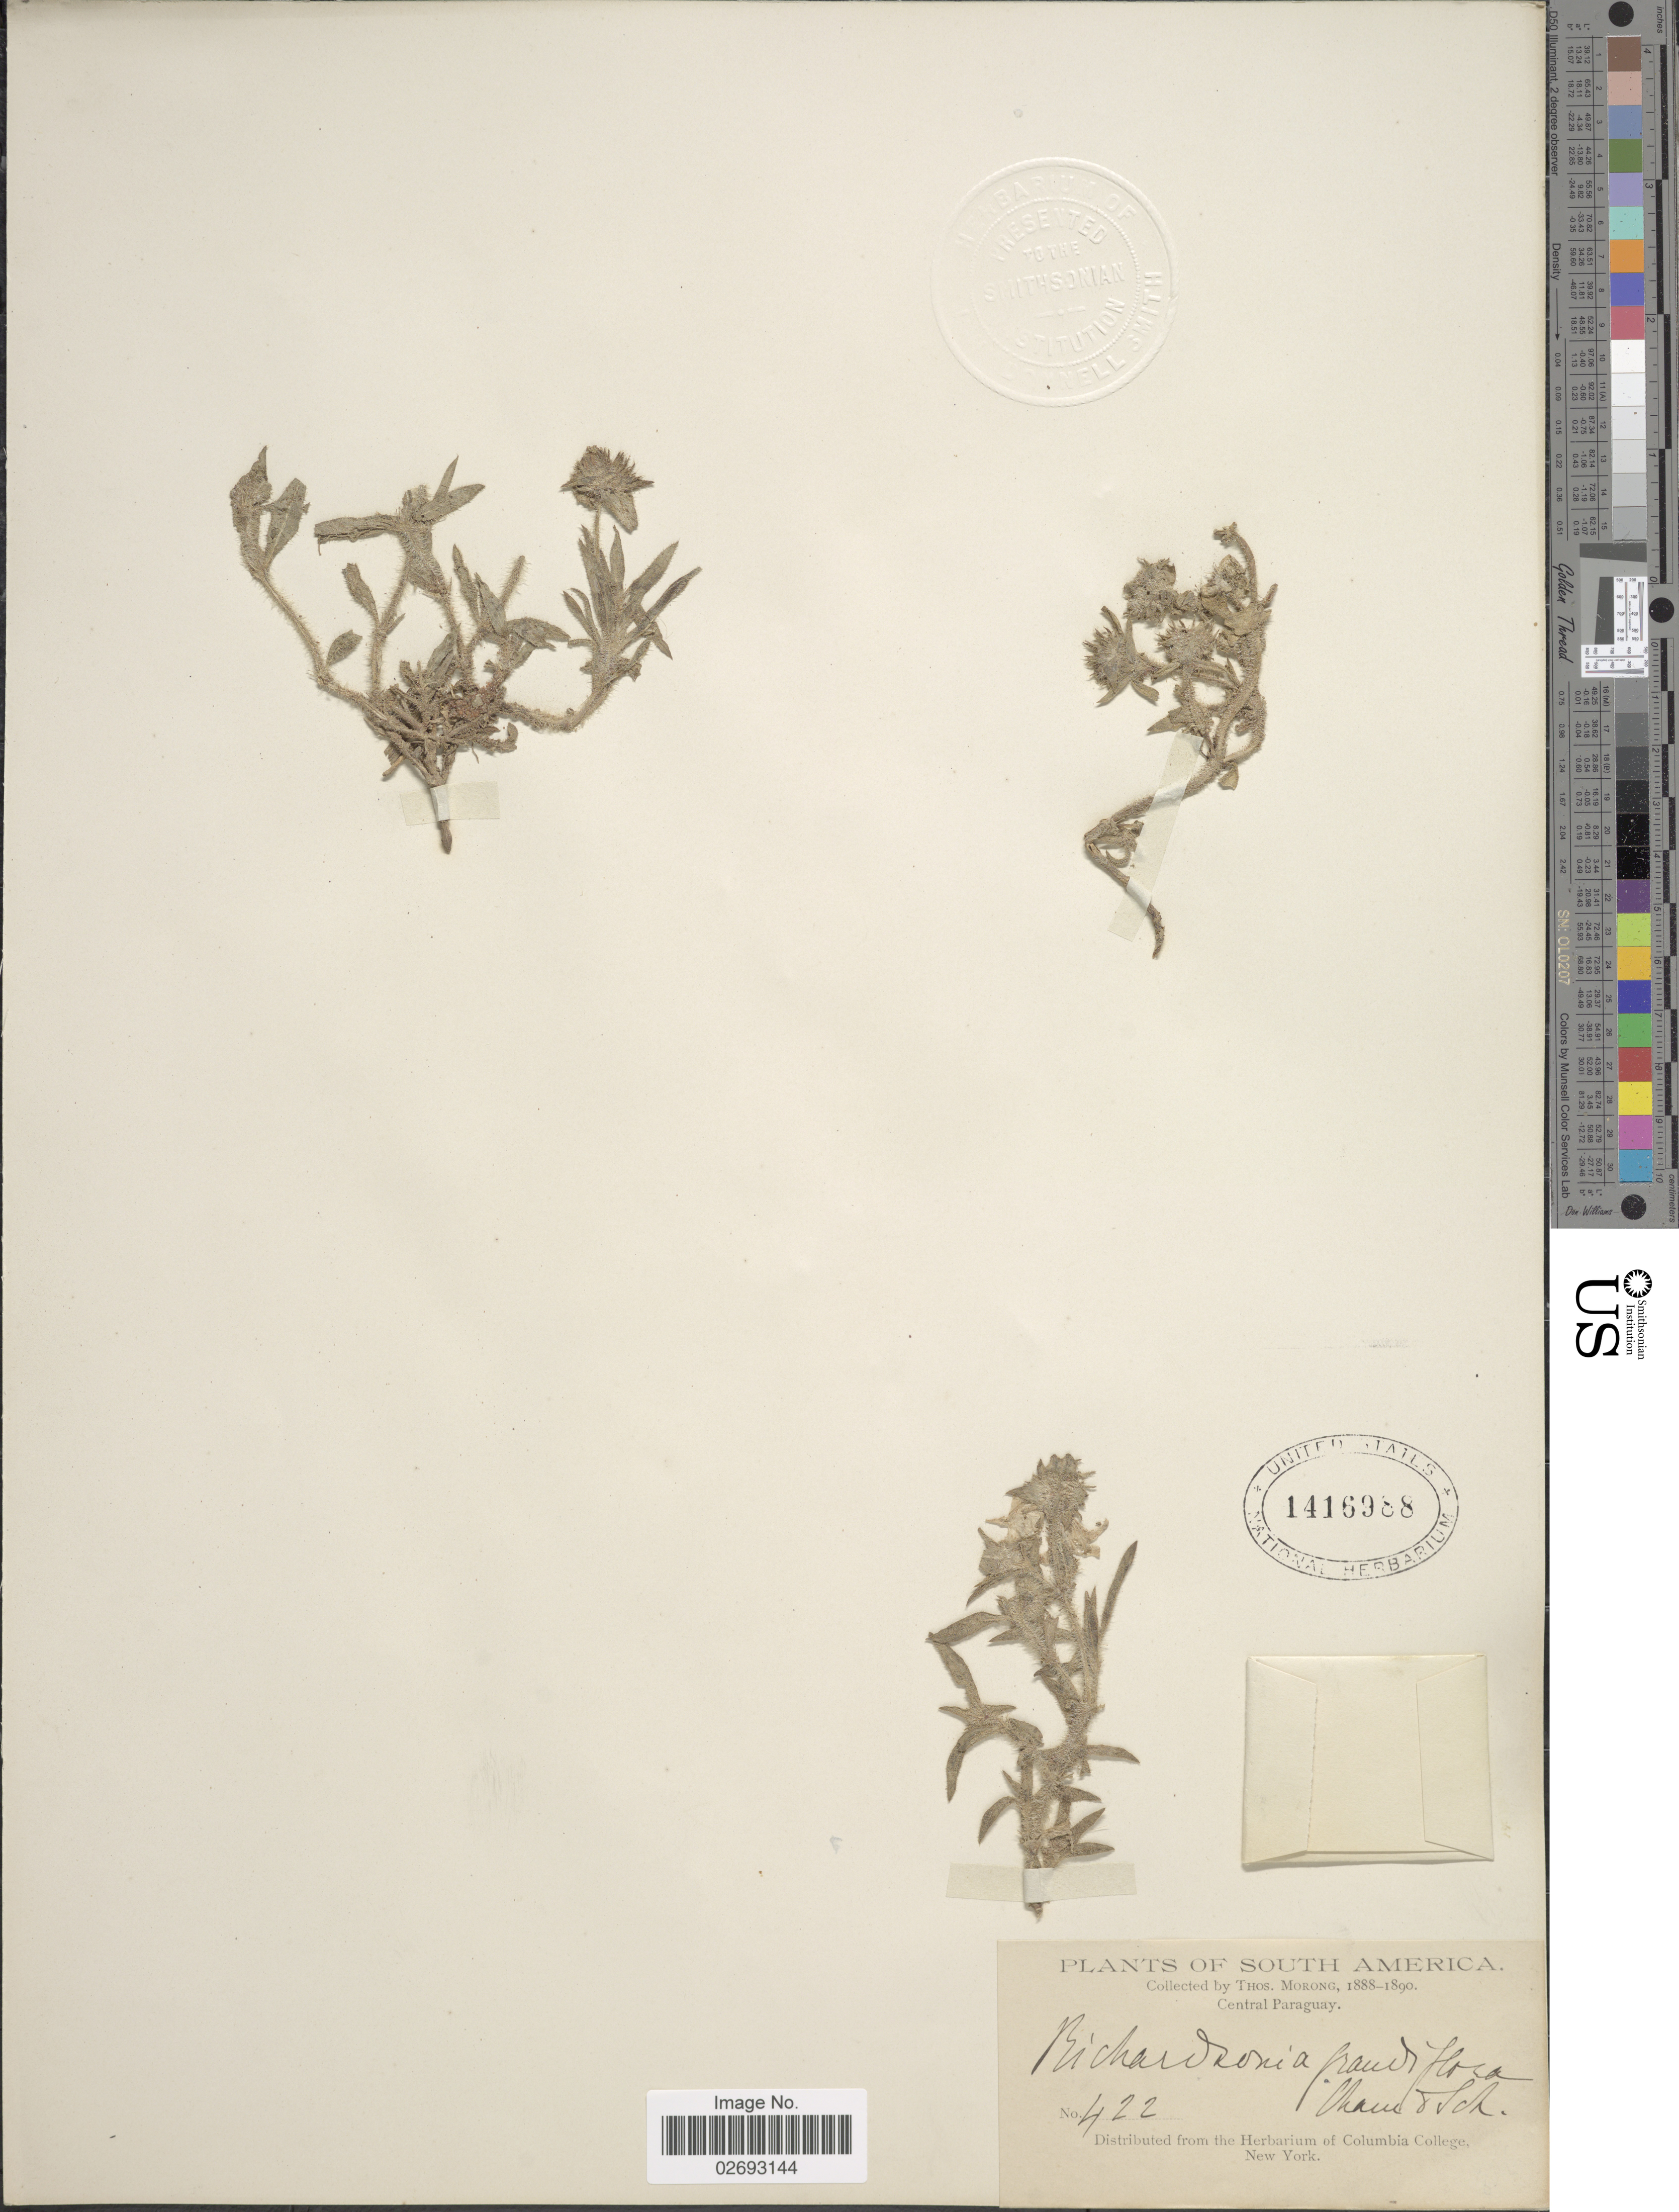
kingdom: Plantae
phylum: Tracheophyta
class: Magnoliopsida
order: Gentianales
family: Rubiaceae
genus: Richardia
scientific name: Richardia scabra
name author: L.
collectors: ex herb. T. Morong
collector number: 422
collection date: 1888/1890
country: Paraguay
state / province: Central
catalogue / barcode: US 1416988